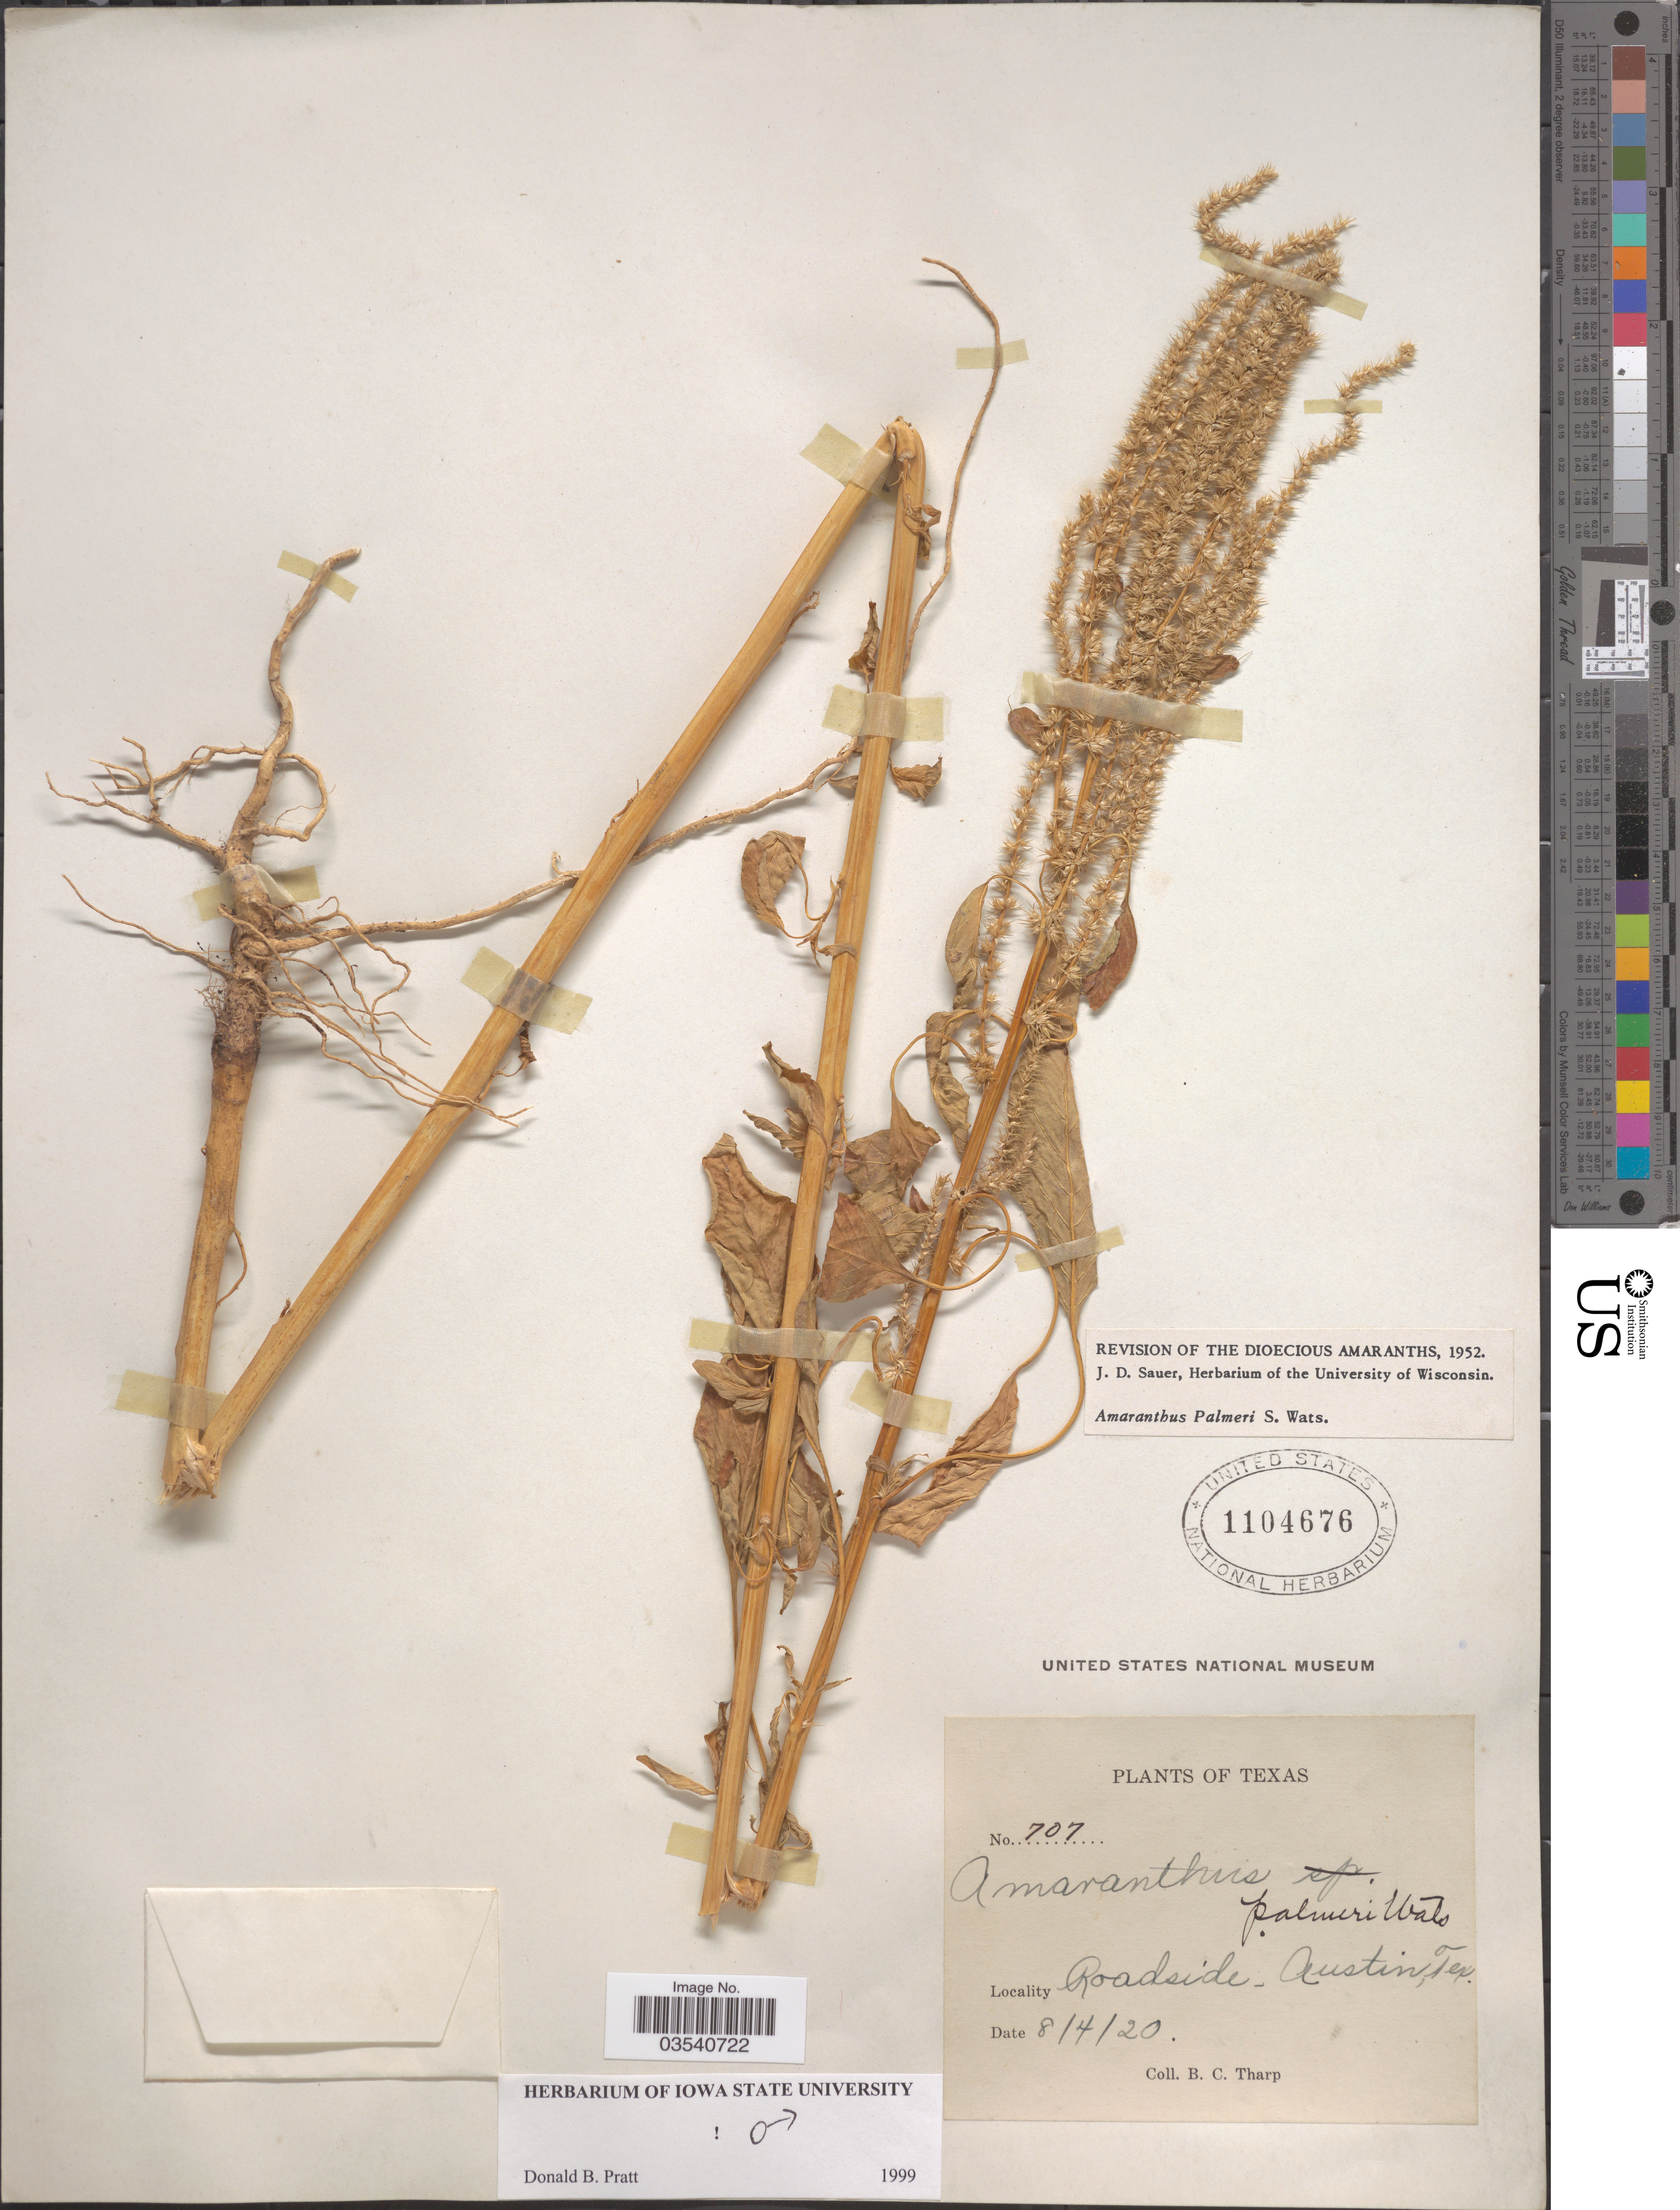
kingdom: Plantae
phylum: Tracheophyta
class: Magnoliopsida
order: Caryophyllales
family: Amaranthaceae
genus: Amaranthus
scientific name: Amaranthus palmeri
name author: S. Watson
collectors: B. C. Tharp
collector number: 707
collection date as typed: Transcribed d/m/y: 4/8/20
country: United States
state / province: Texas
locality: Roadside - Austin.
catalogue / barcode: US 1104676